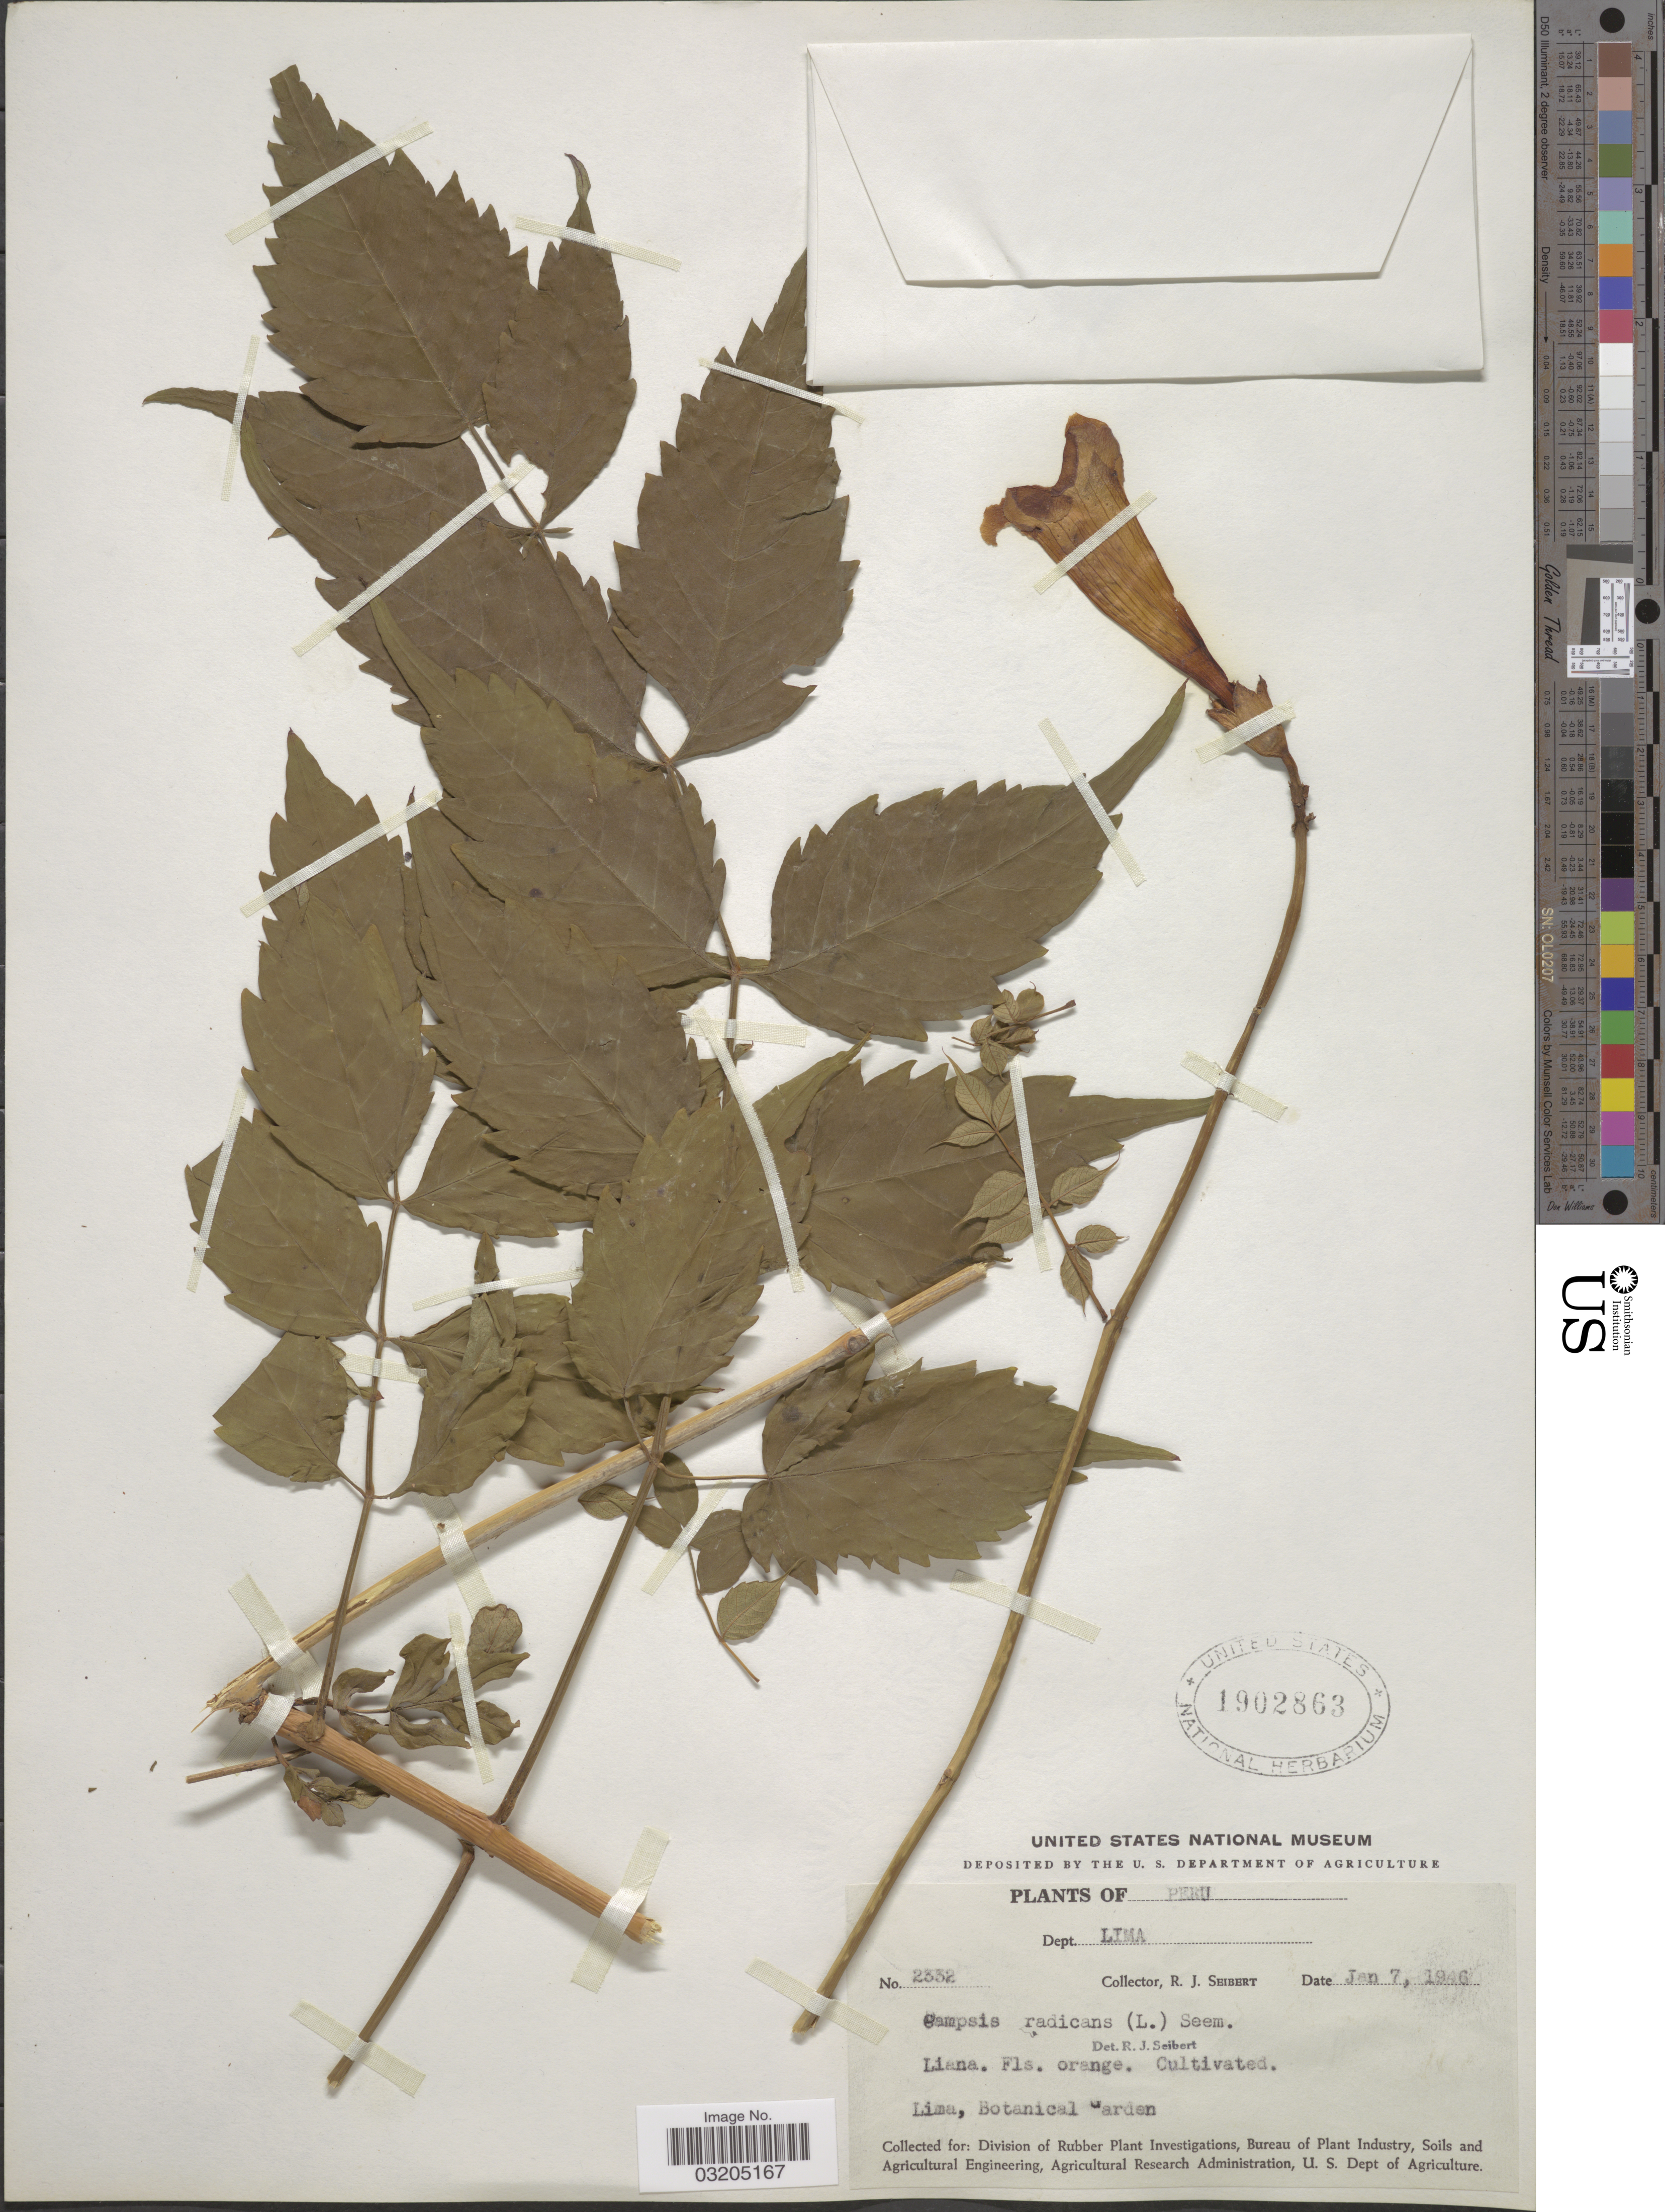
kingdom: Plantae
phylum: Tracheophyta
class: Magnoliopsida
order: Lamiales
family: Bignoniaceae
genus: Campsis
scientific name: Campsis radicans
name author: (L.) Seem.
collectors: R. J. Seibert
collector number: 2332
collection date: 1946-01-07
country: Peru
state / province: Lima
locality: Dept. Lima. Lima, Botanical Garden.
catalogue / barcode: US 1902863